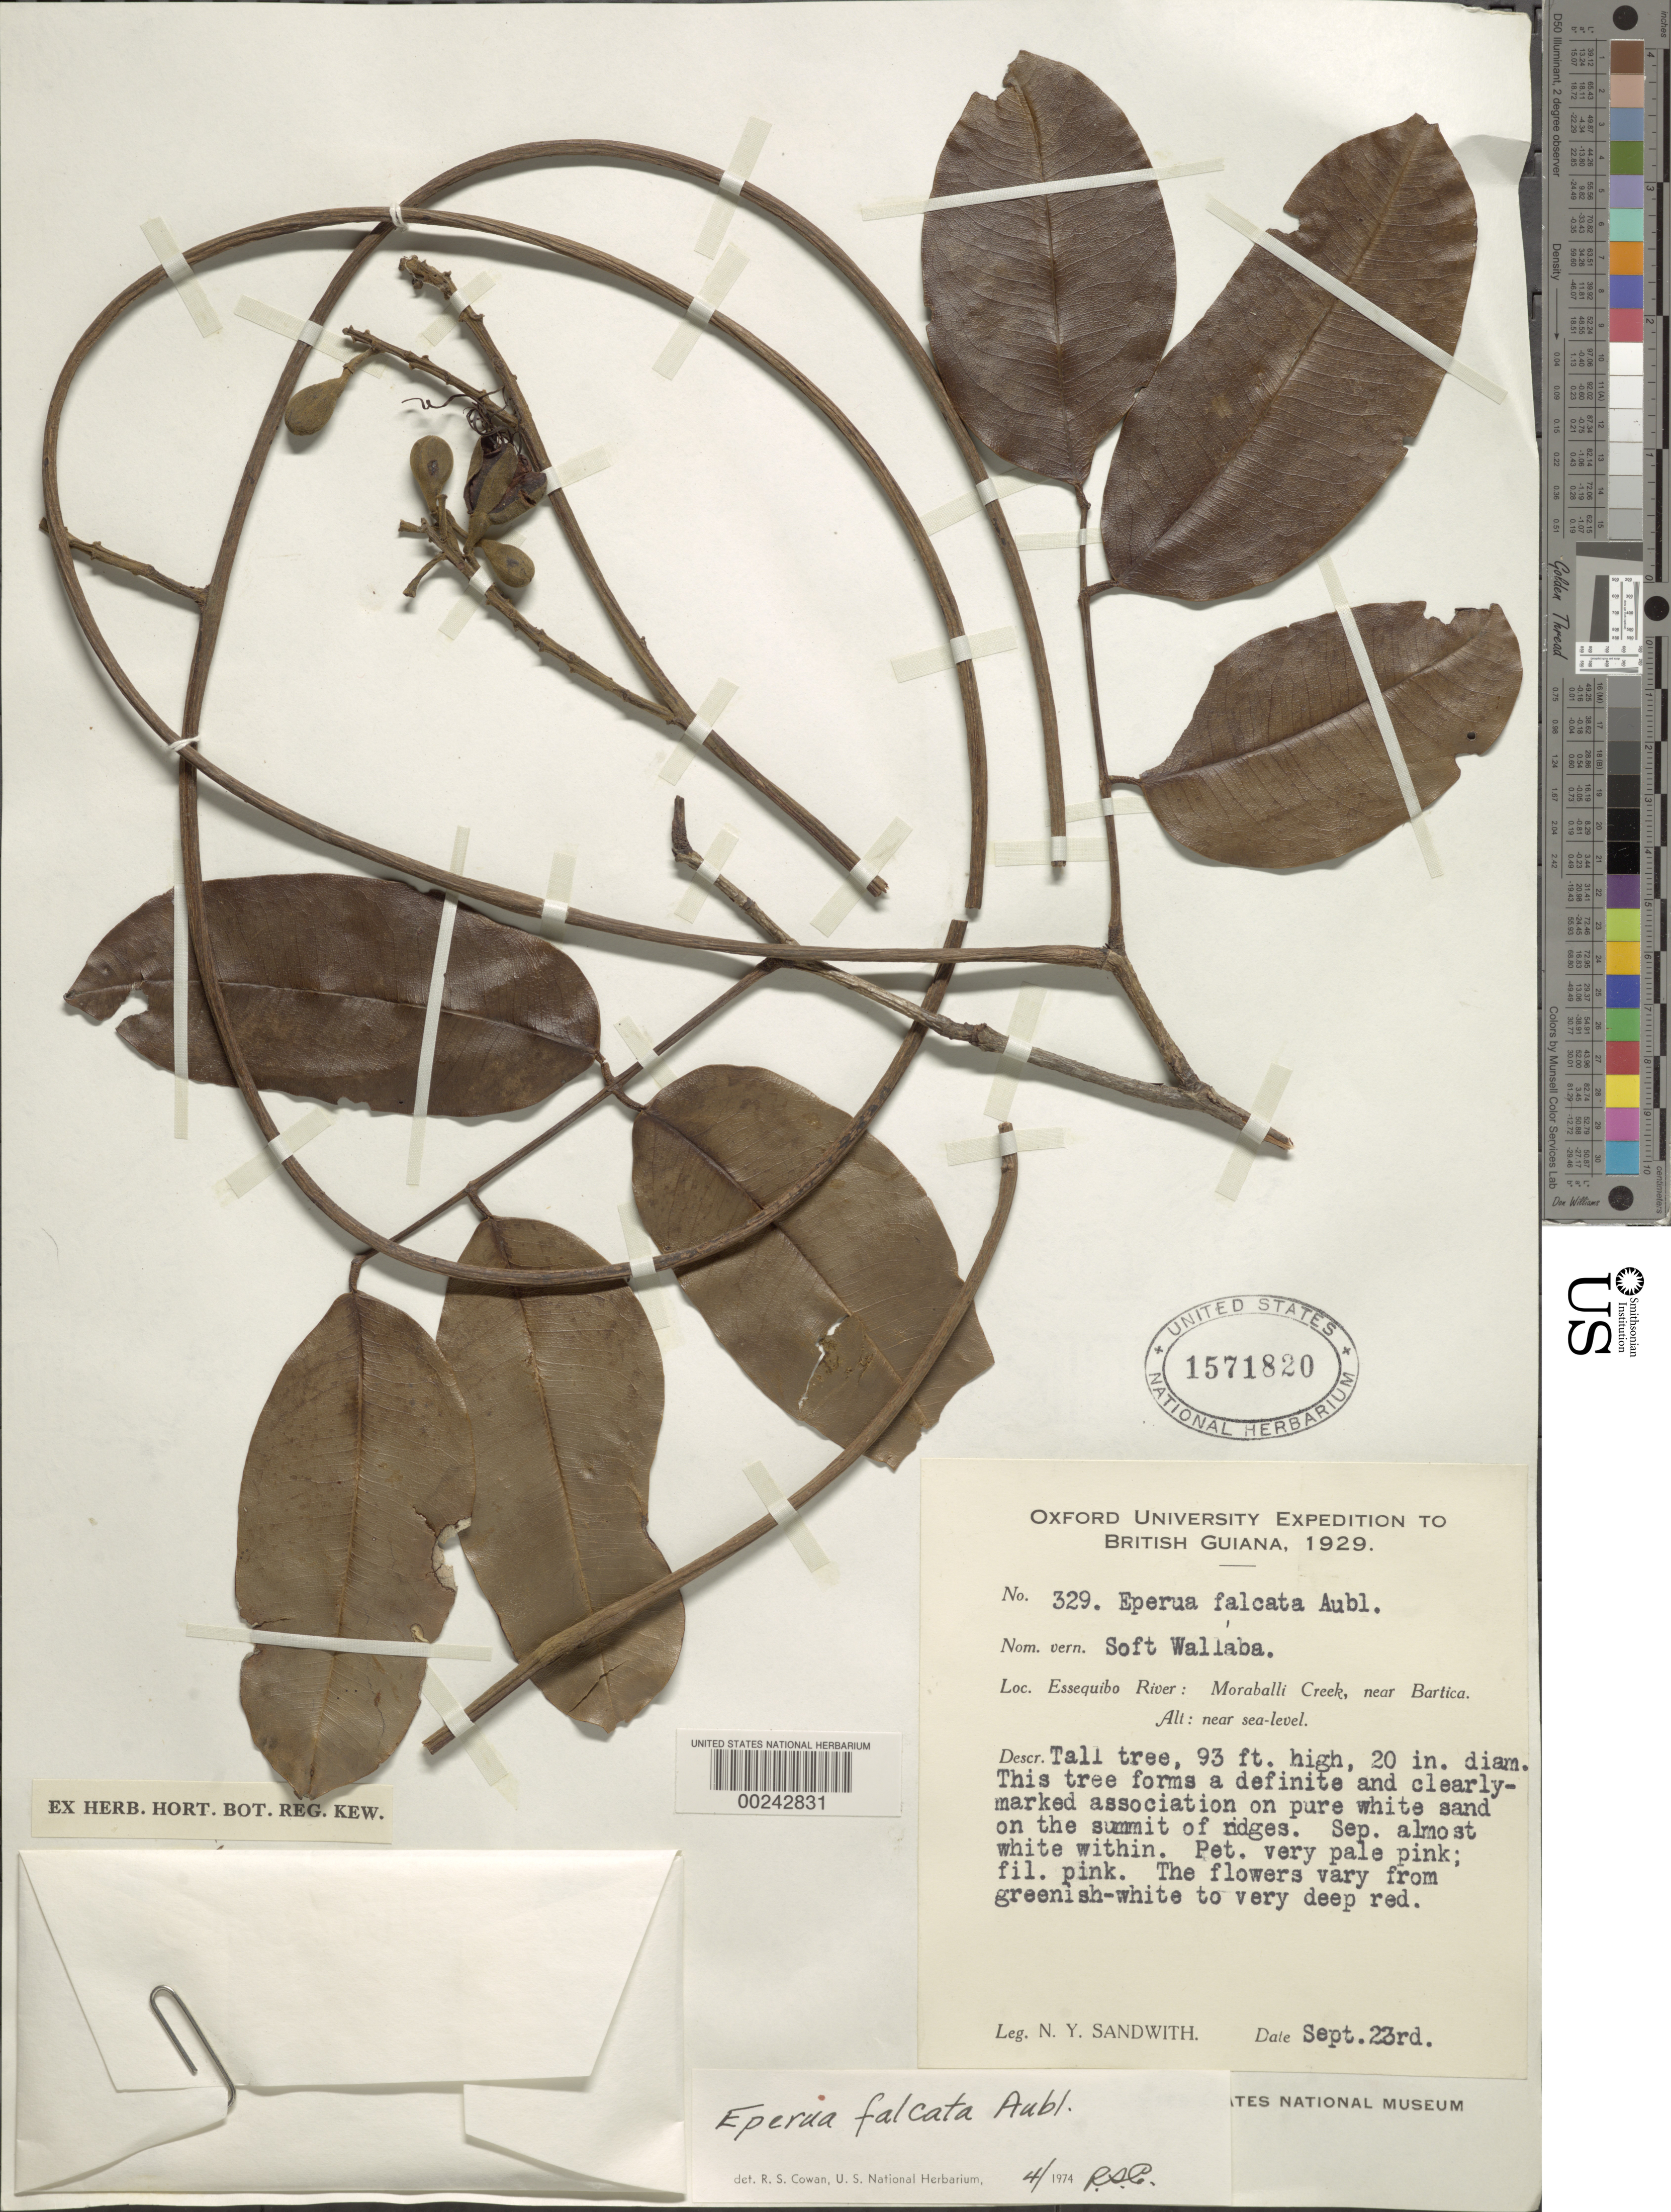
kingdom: Plantae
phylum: Tracheophyta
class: Magnoliopsida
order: Fabales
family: Fabaceae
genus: Eperua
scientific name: Eperua falcata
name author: Aubl.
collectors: N. Y. Sandwith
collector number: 329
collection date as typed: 23 Sep 1929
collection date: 1929-09-23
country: Guyana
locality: Essequibo river: moraballi creek, near bartica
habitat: On pure white sand on summit of ridges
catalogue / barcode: US 1571820